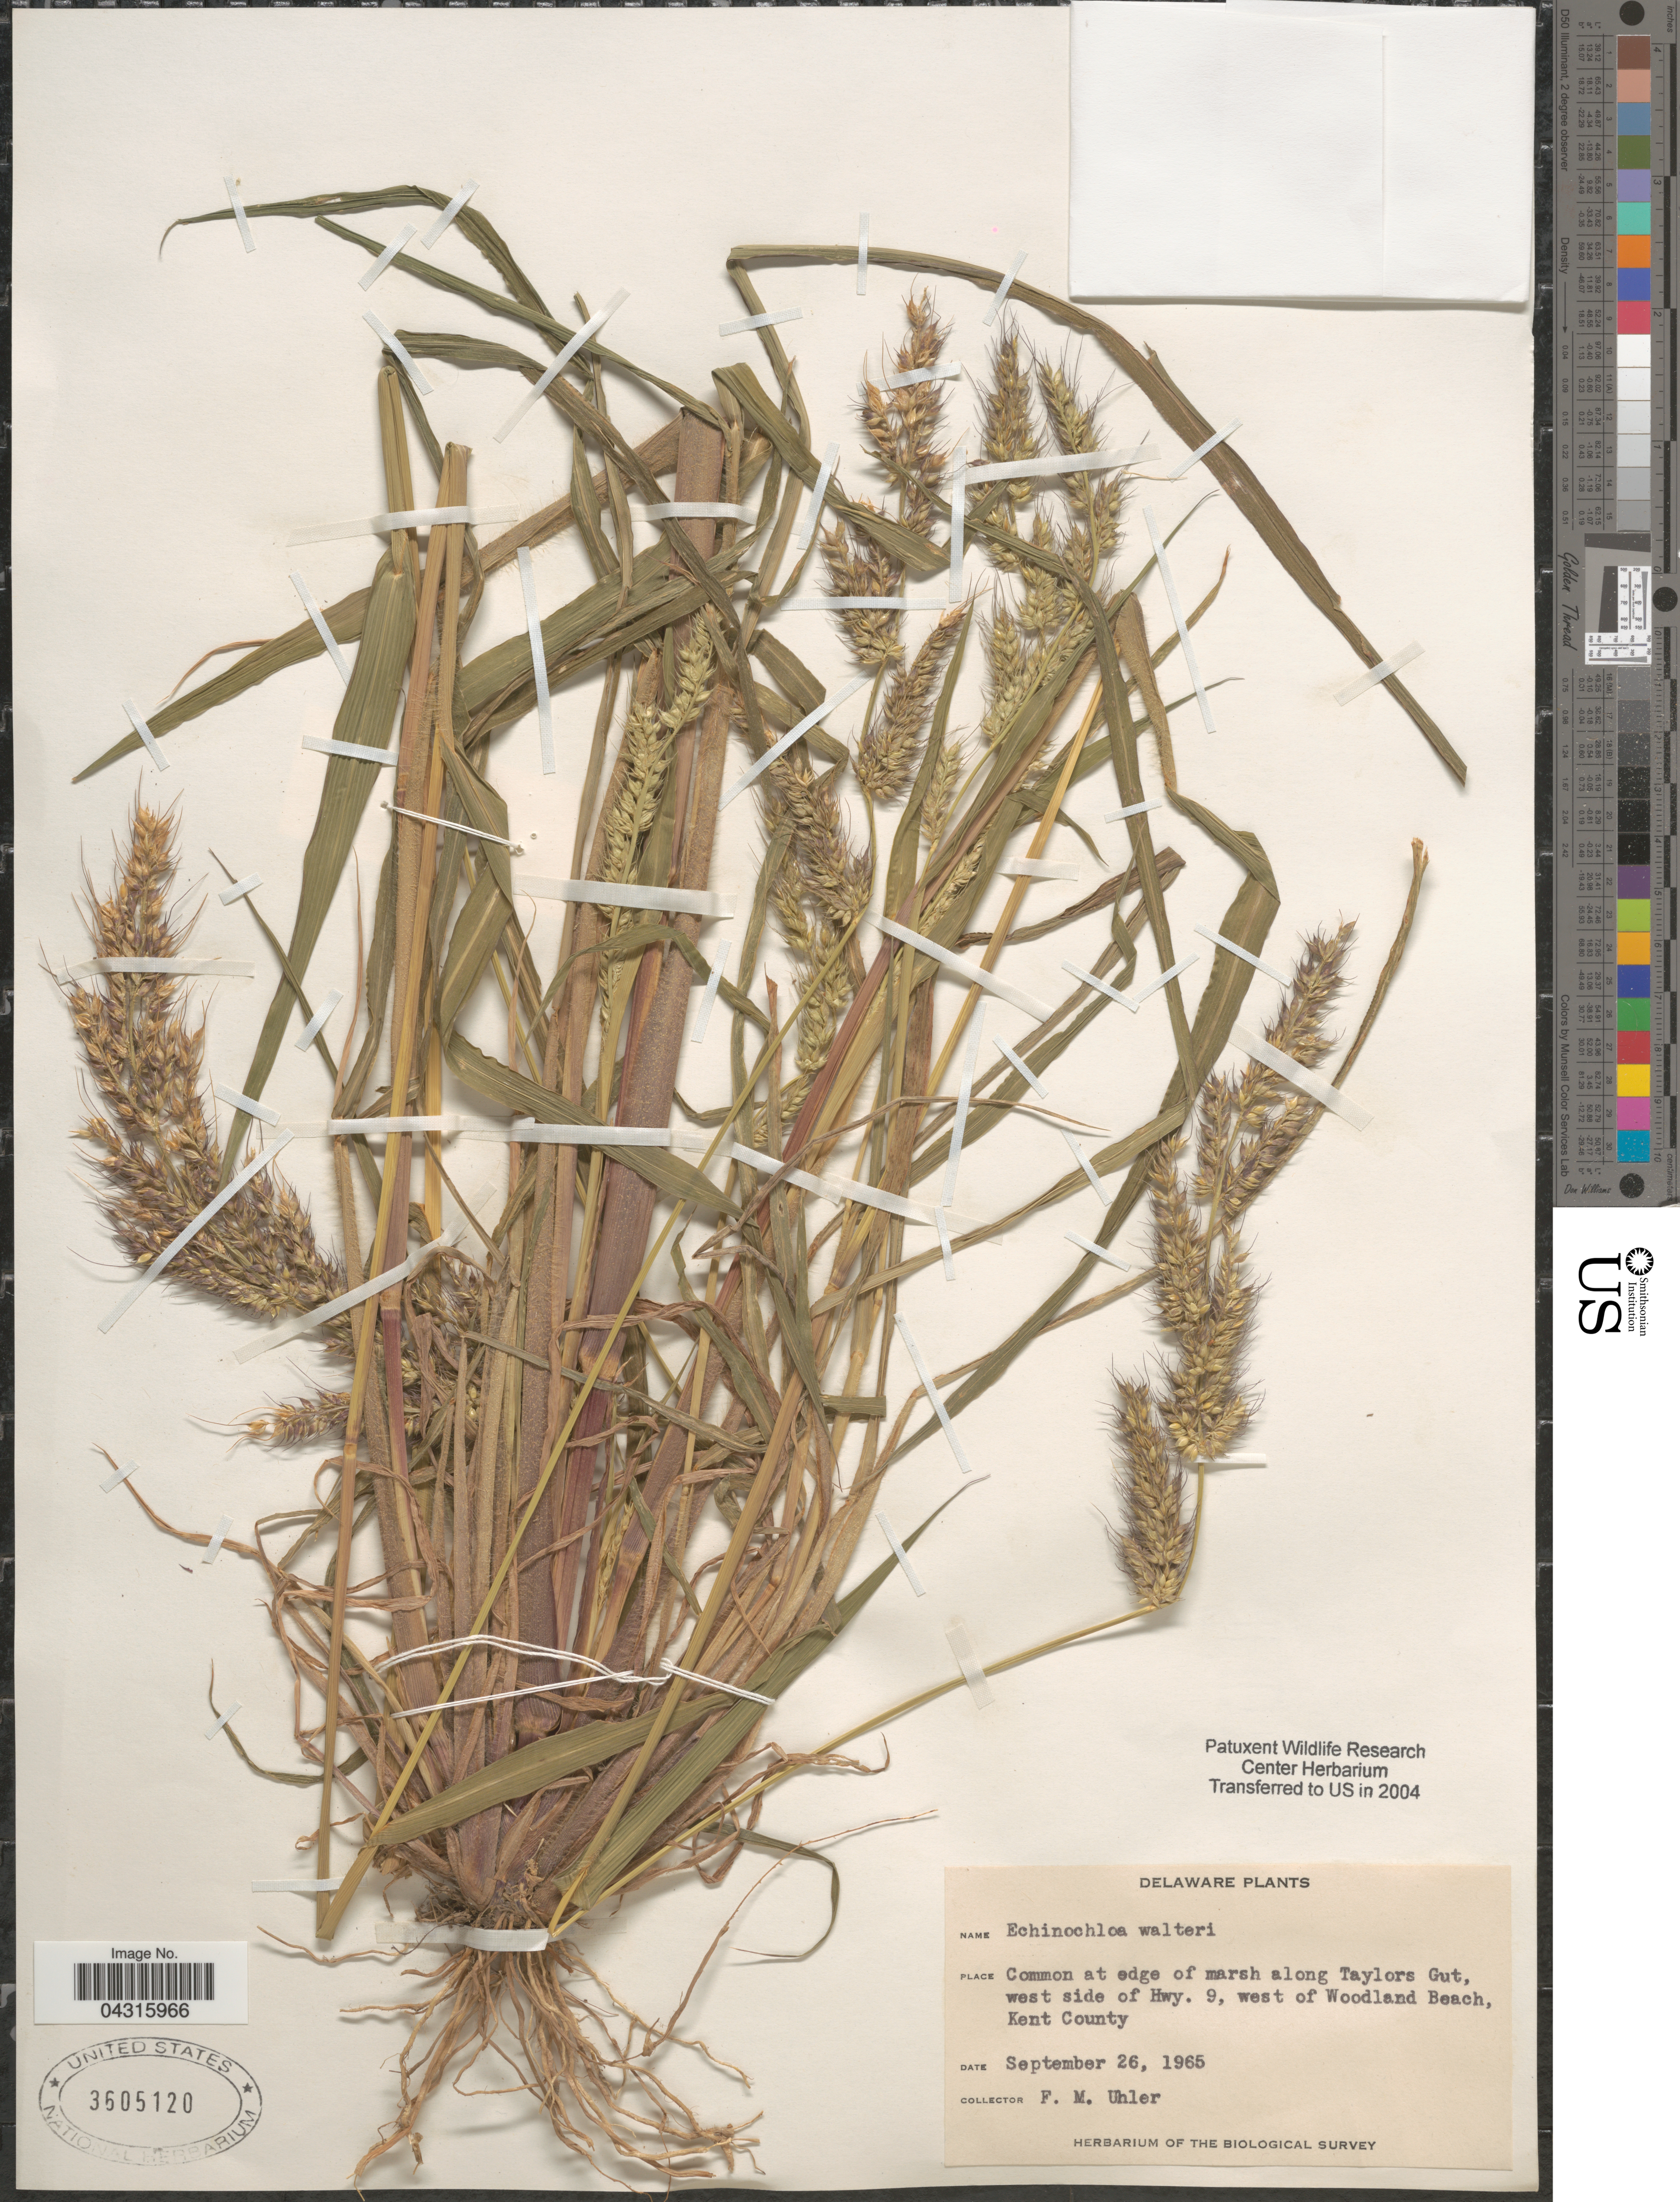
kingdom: Plantae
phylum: Tracheophyta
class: Liliopsida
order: Poales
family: Poaceae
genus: Echinochloa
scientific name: Echinochloa walteri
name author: (Pursh) A. Heller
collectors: F. M. Uhler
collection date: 1965-09-26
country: United States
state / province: Delaware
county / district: Kent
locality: Common at edge of marsh along Taylors Gut, west side of Hwy. 9, west of Woodland Beach, Kent County. The Biological Survey.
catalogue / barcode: US 3605120